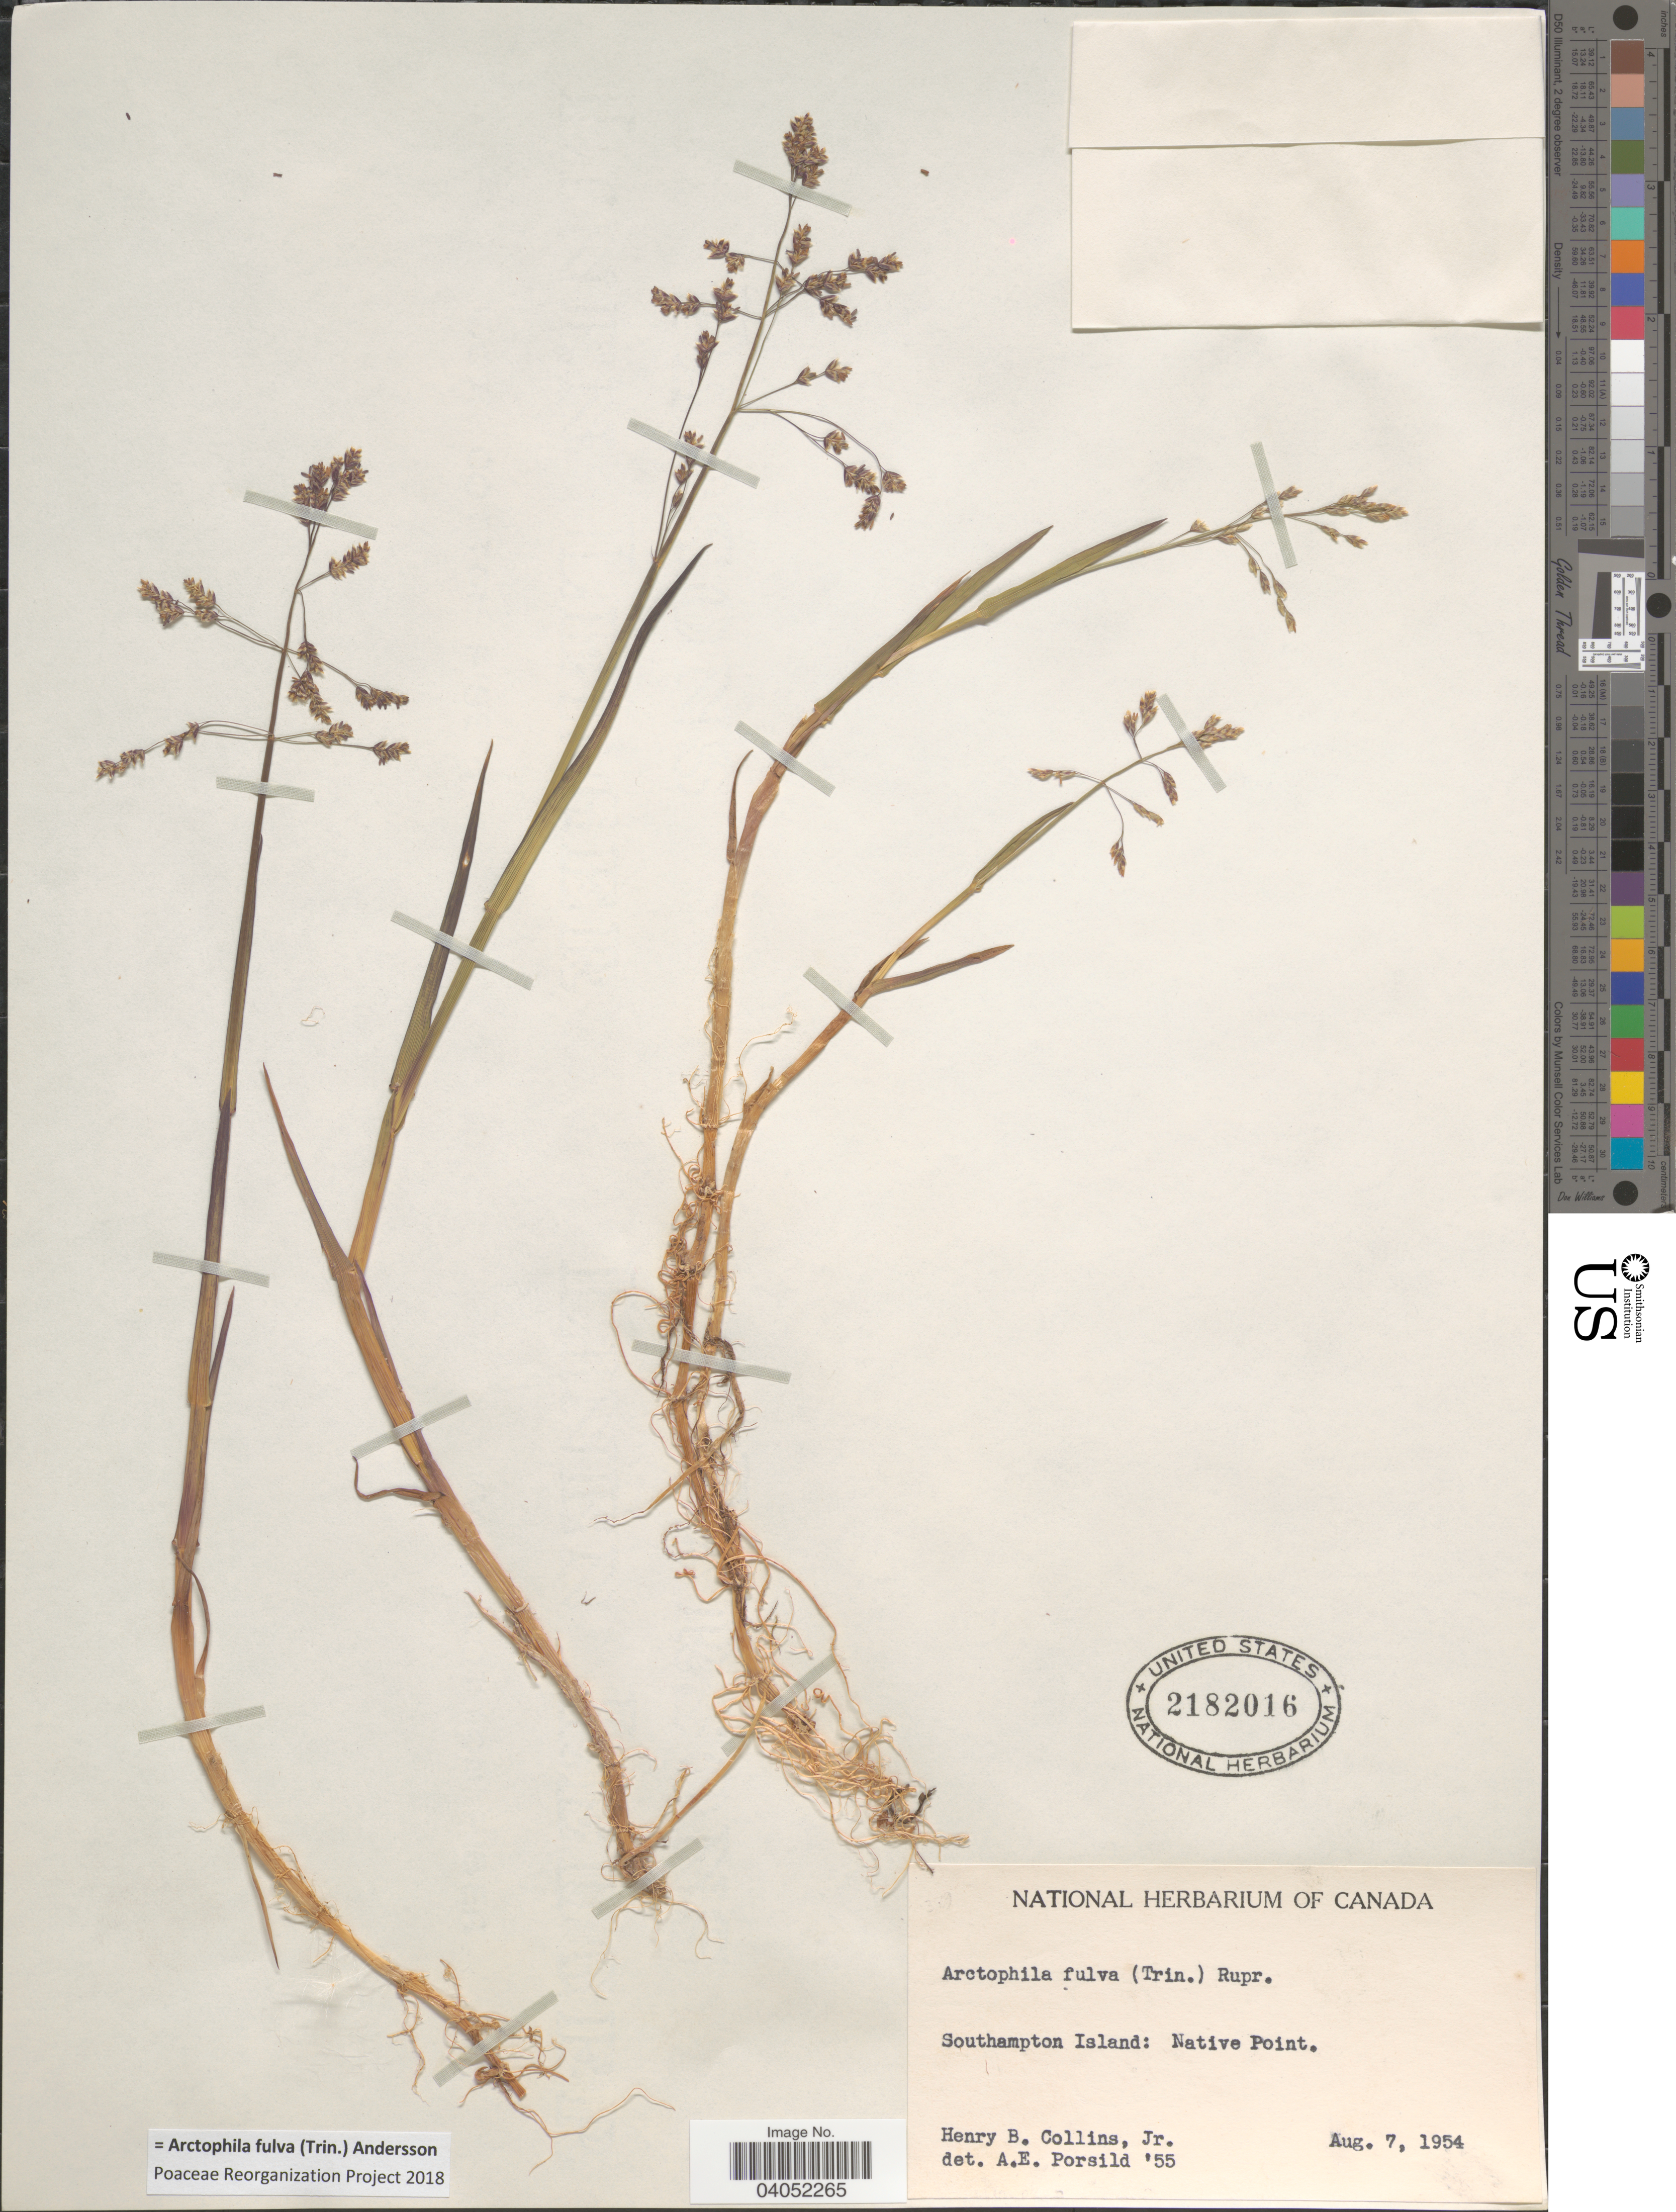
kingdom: Plantae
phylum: Tracheophyta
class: Liliopsida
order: Poales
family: Poaceae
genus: Arctophila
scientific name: Arctophila fulva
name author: (Trin.) Andersson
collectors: H. Collins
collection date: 1954-08-07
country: Canada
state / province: Nunavut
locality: Southampton Island: Native Point.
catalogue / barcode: US 2182016